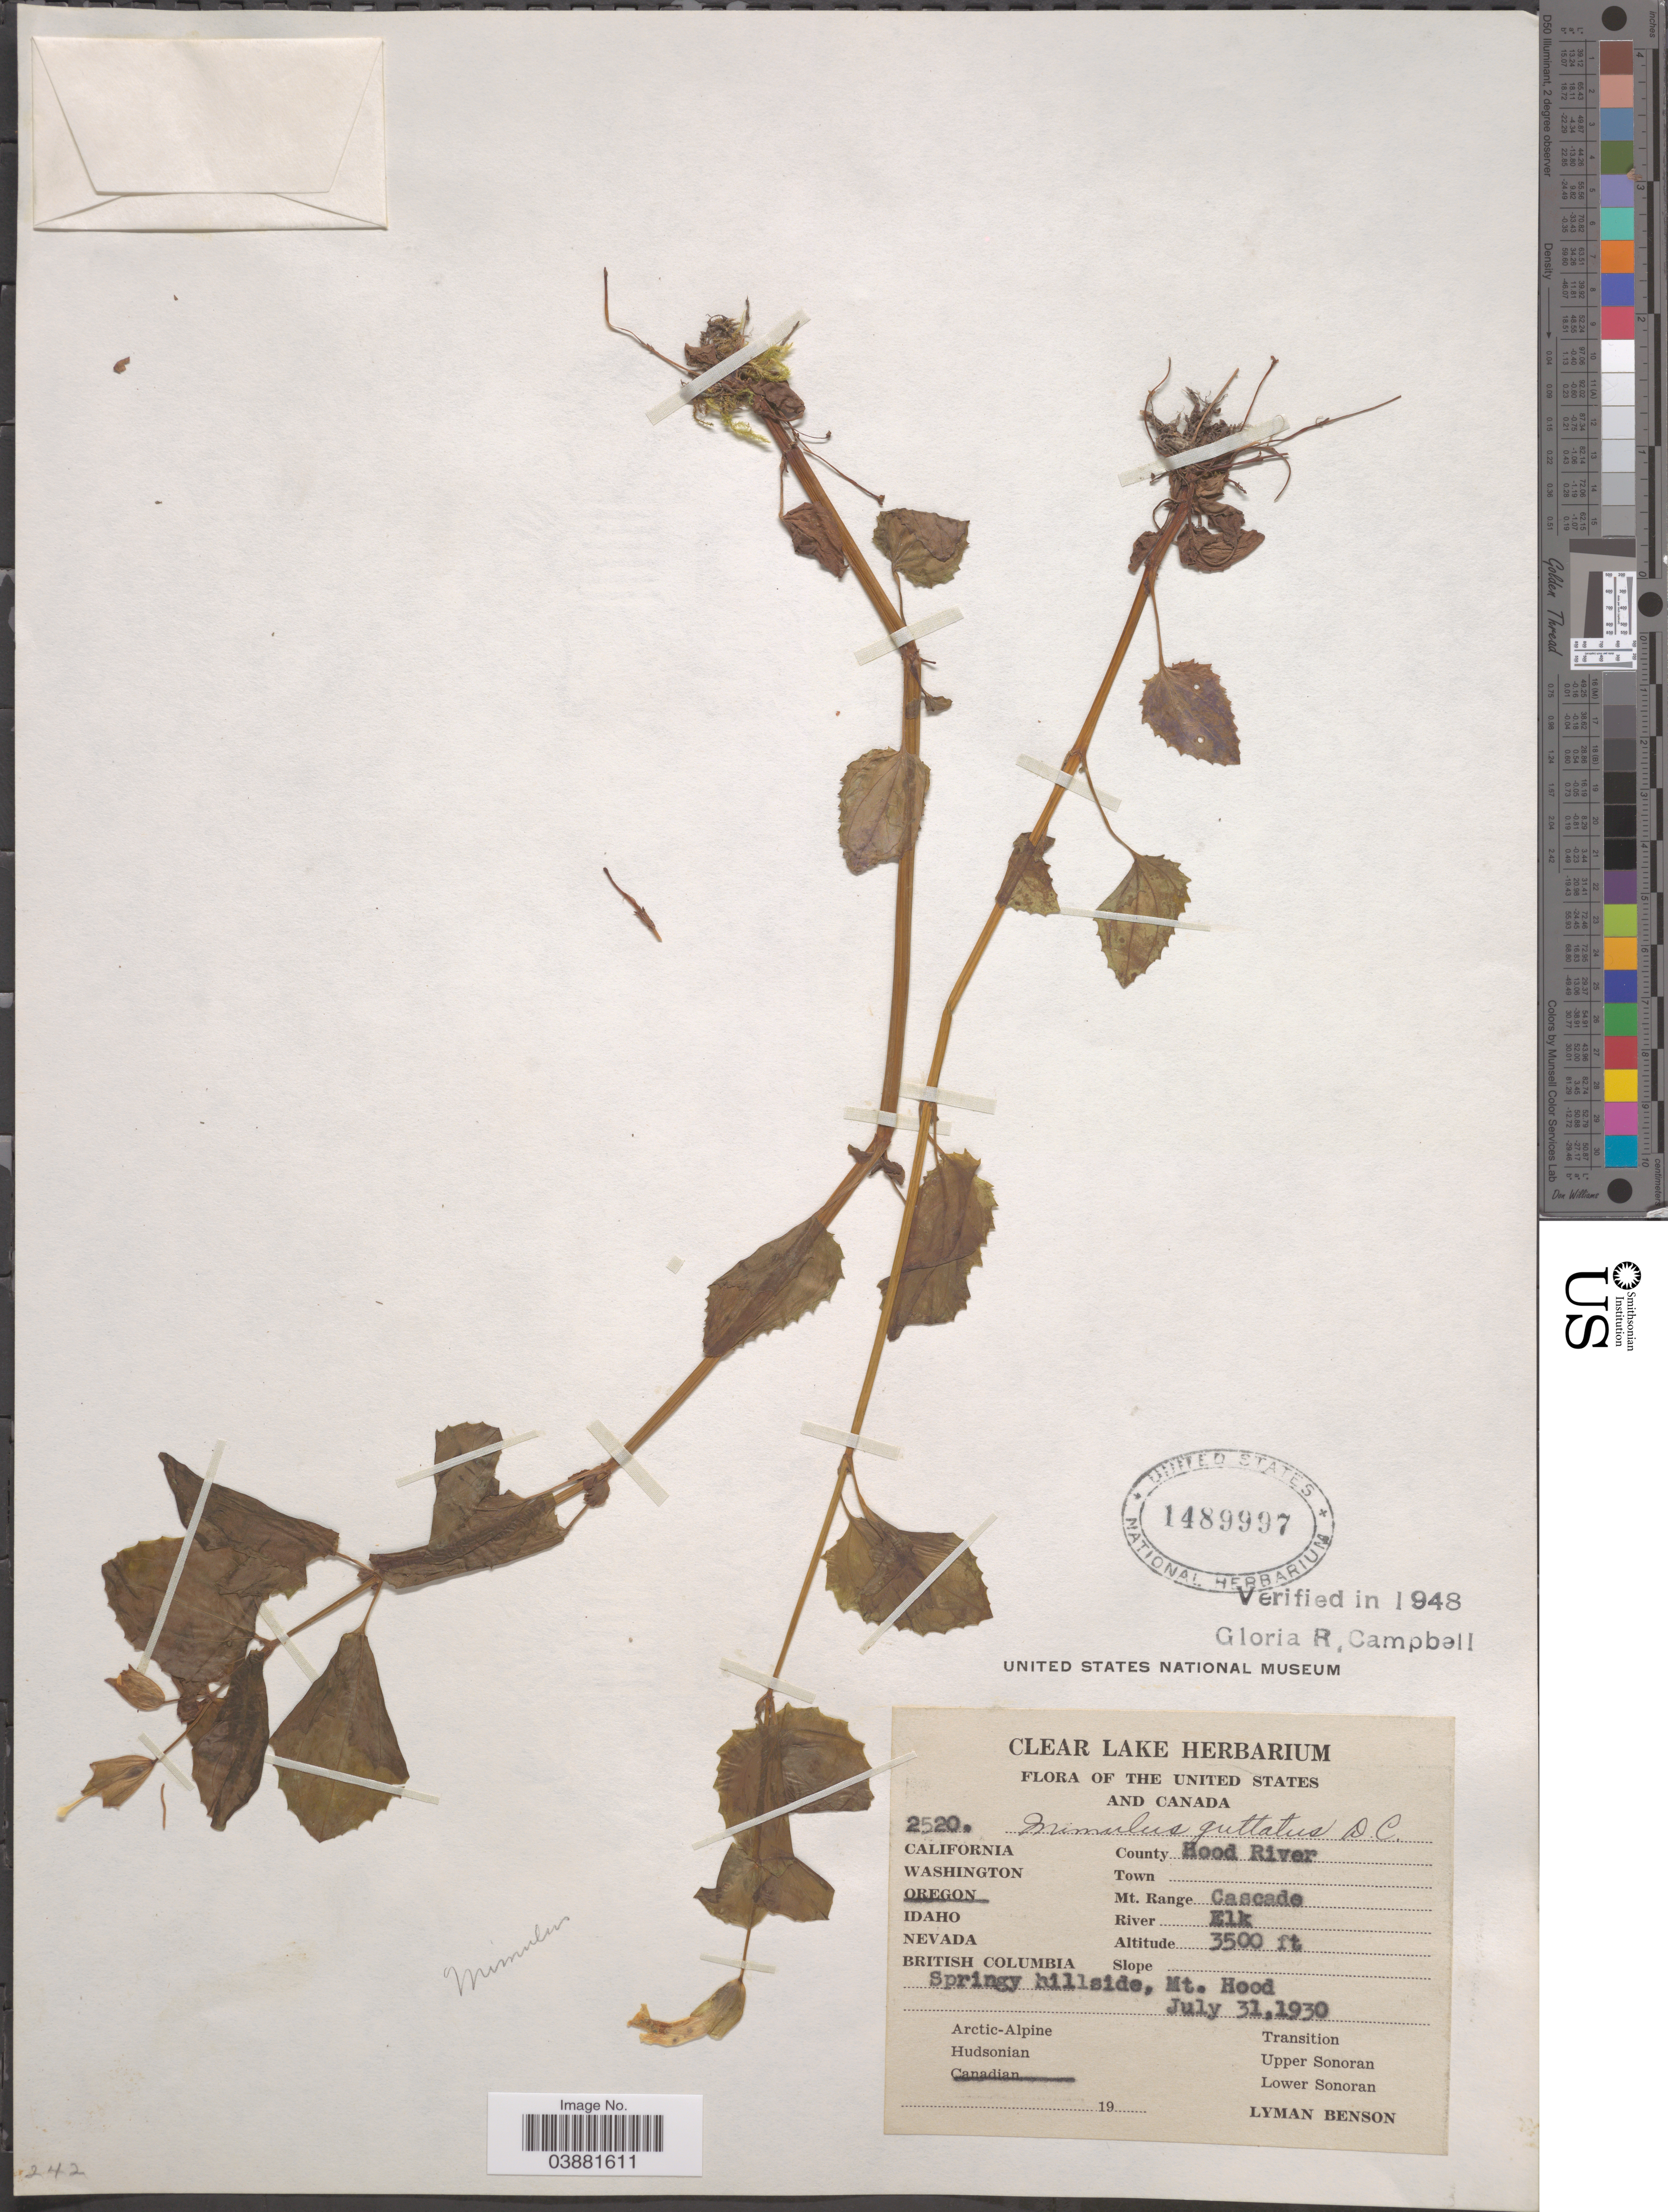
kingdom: Plantae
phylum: Tracheophyta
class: Magnoliopsida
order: Lamiales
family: Phrymaceae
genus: Mimulus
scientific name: Mimulus guttatus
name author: DC.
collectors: L. D. Benson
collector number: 2520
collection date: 1930-07-31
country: United States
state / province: Oregon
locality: County Hood River. Mt. Range Cascade. River Elk. Springy hillside, Mt. Hood.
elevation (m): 1067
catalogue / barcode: US 1489997